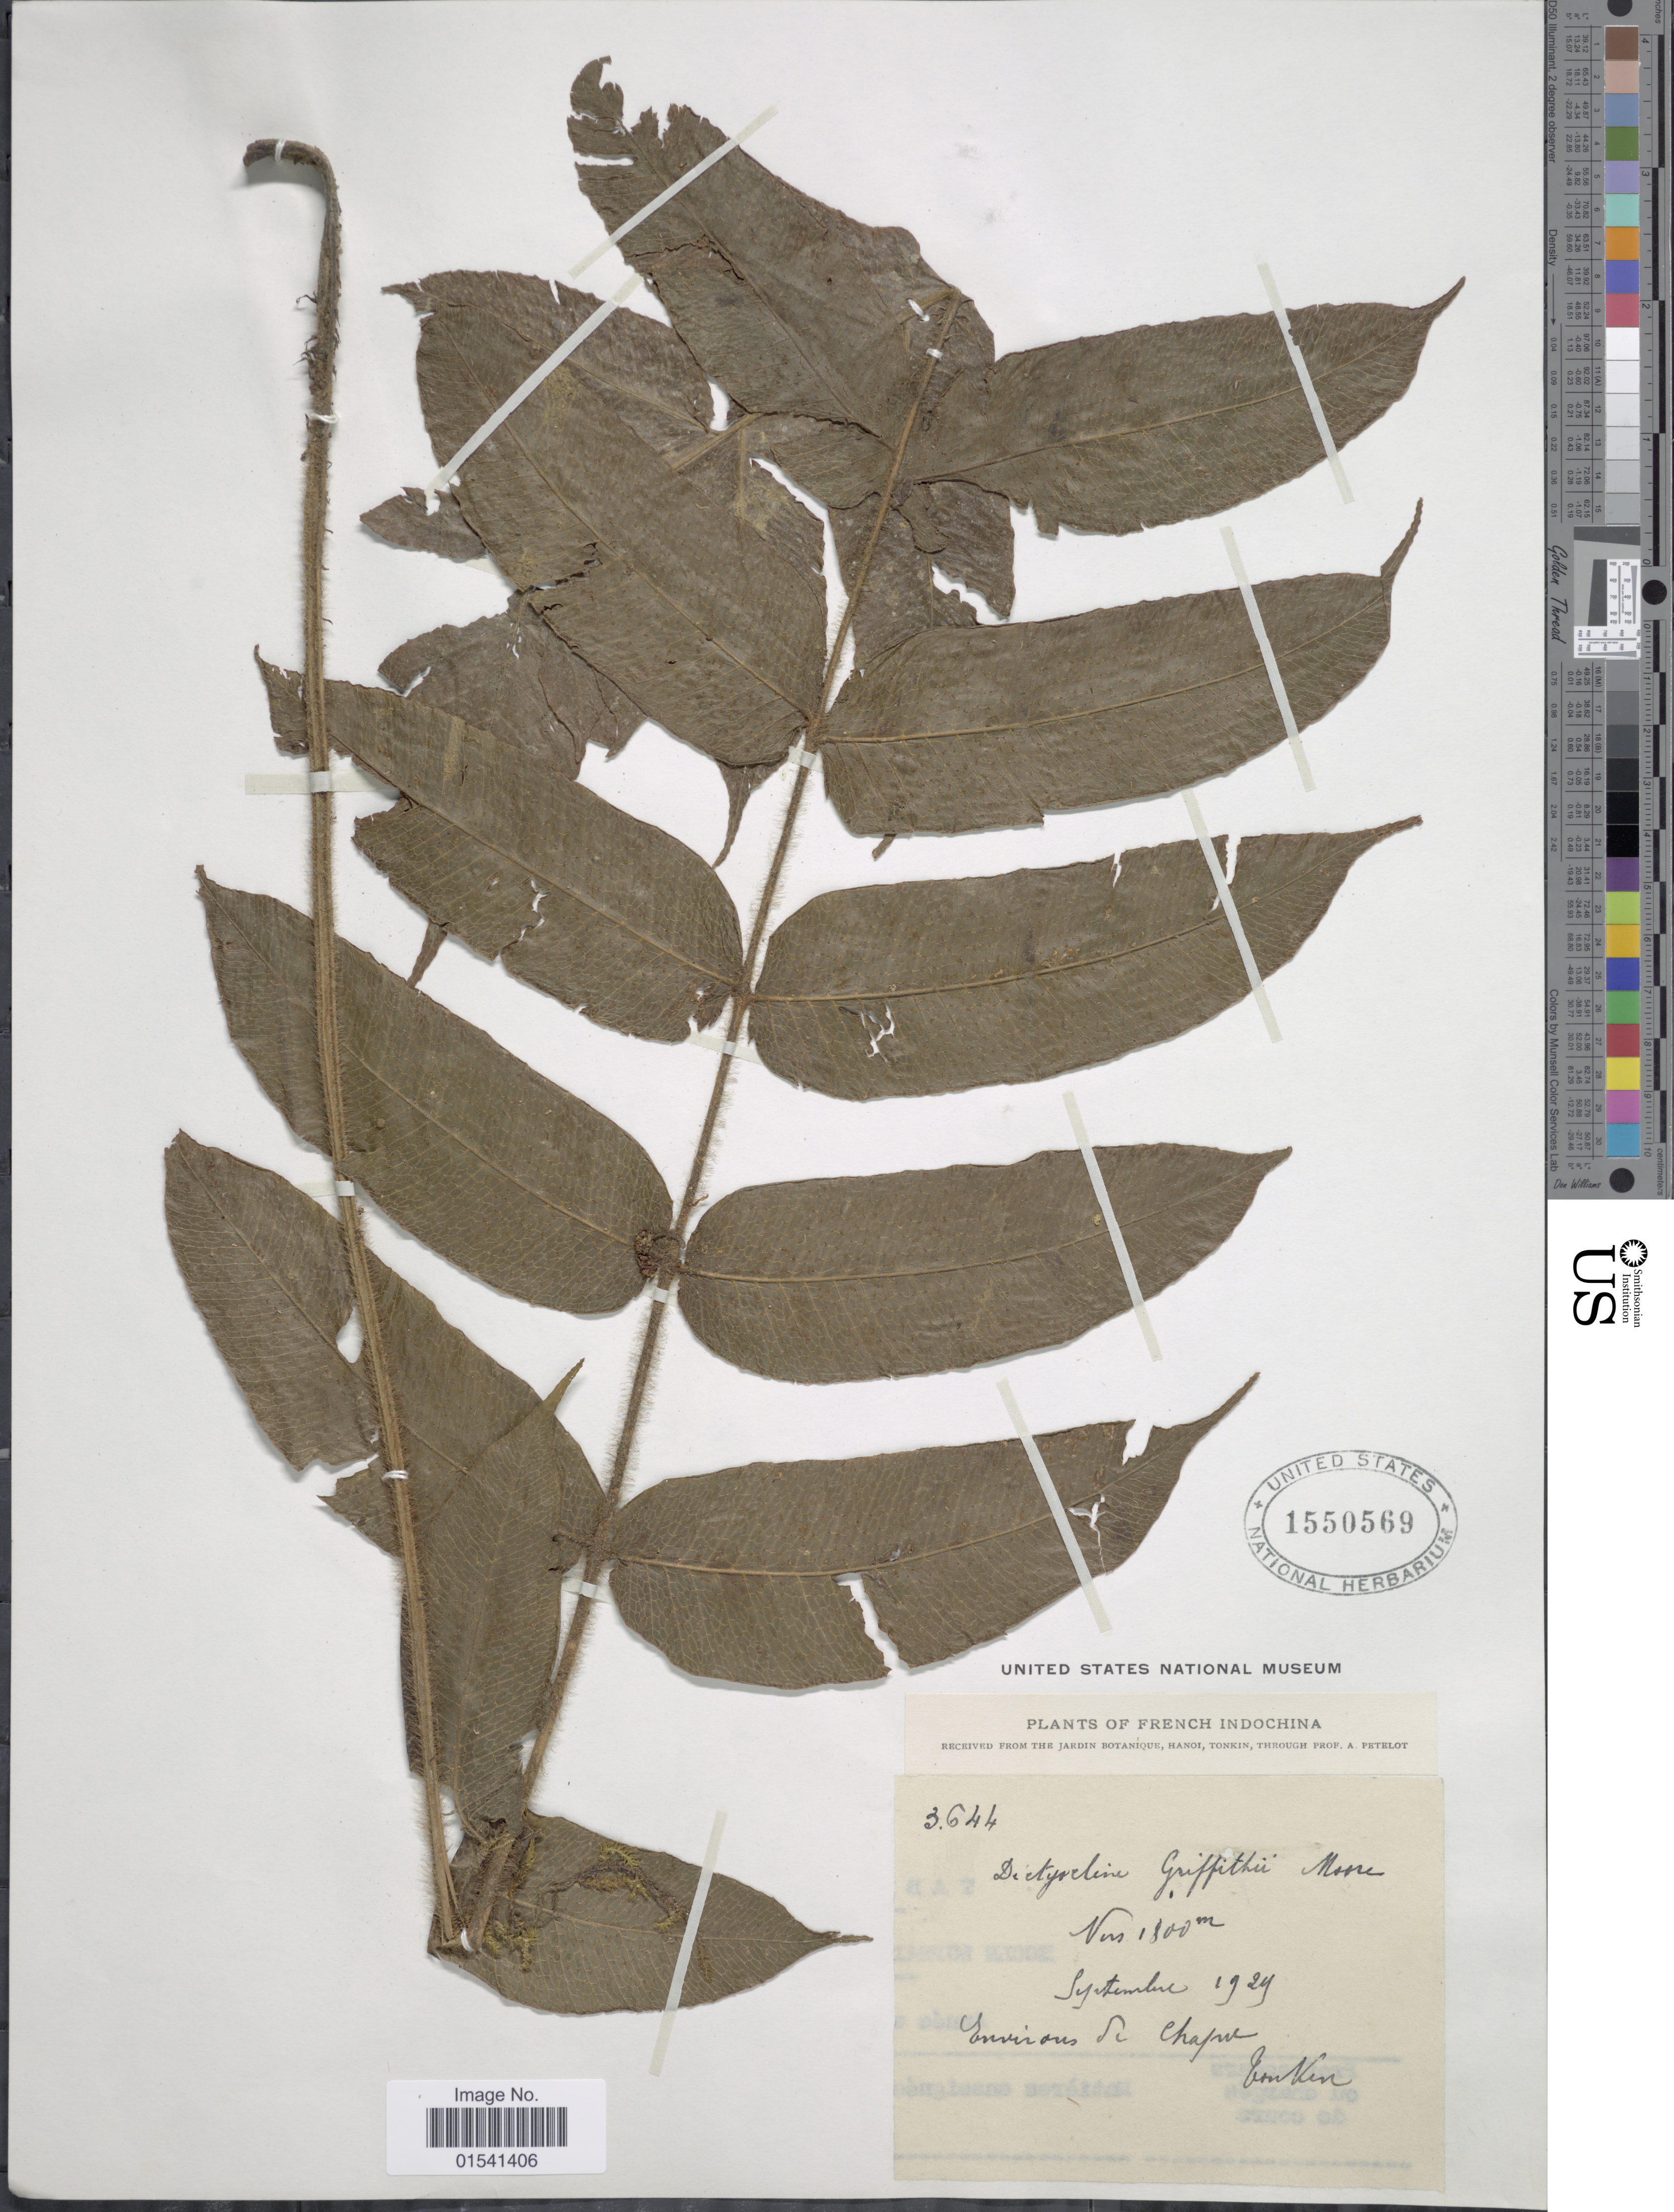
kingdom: Plantae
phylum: Tracheophyta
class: Polypodiopsida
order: Polypodiales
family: Thelypteridaceae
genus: Stegnogramma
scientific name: Stegnogramma griffithii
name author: (T. Moore) K. Iwats.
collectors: A. Petelot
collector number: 3644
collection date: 1929-09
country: Vietnam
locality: Tonkin. Environs de Chapna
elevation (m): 1800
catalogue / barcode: US 1550569